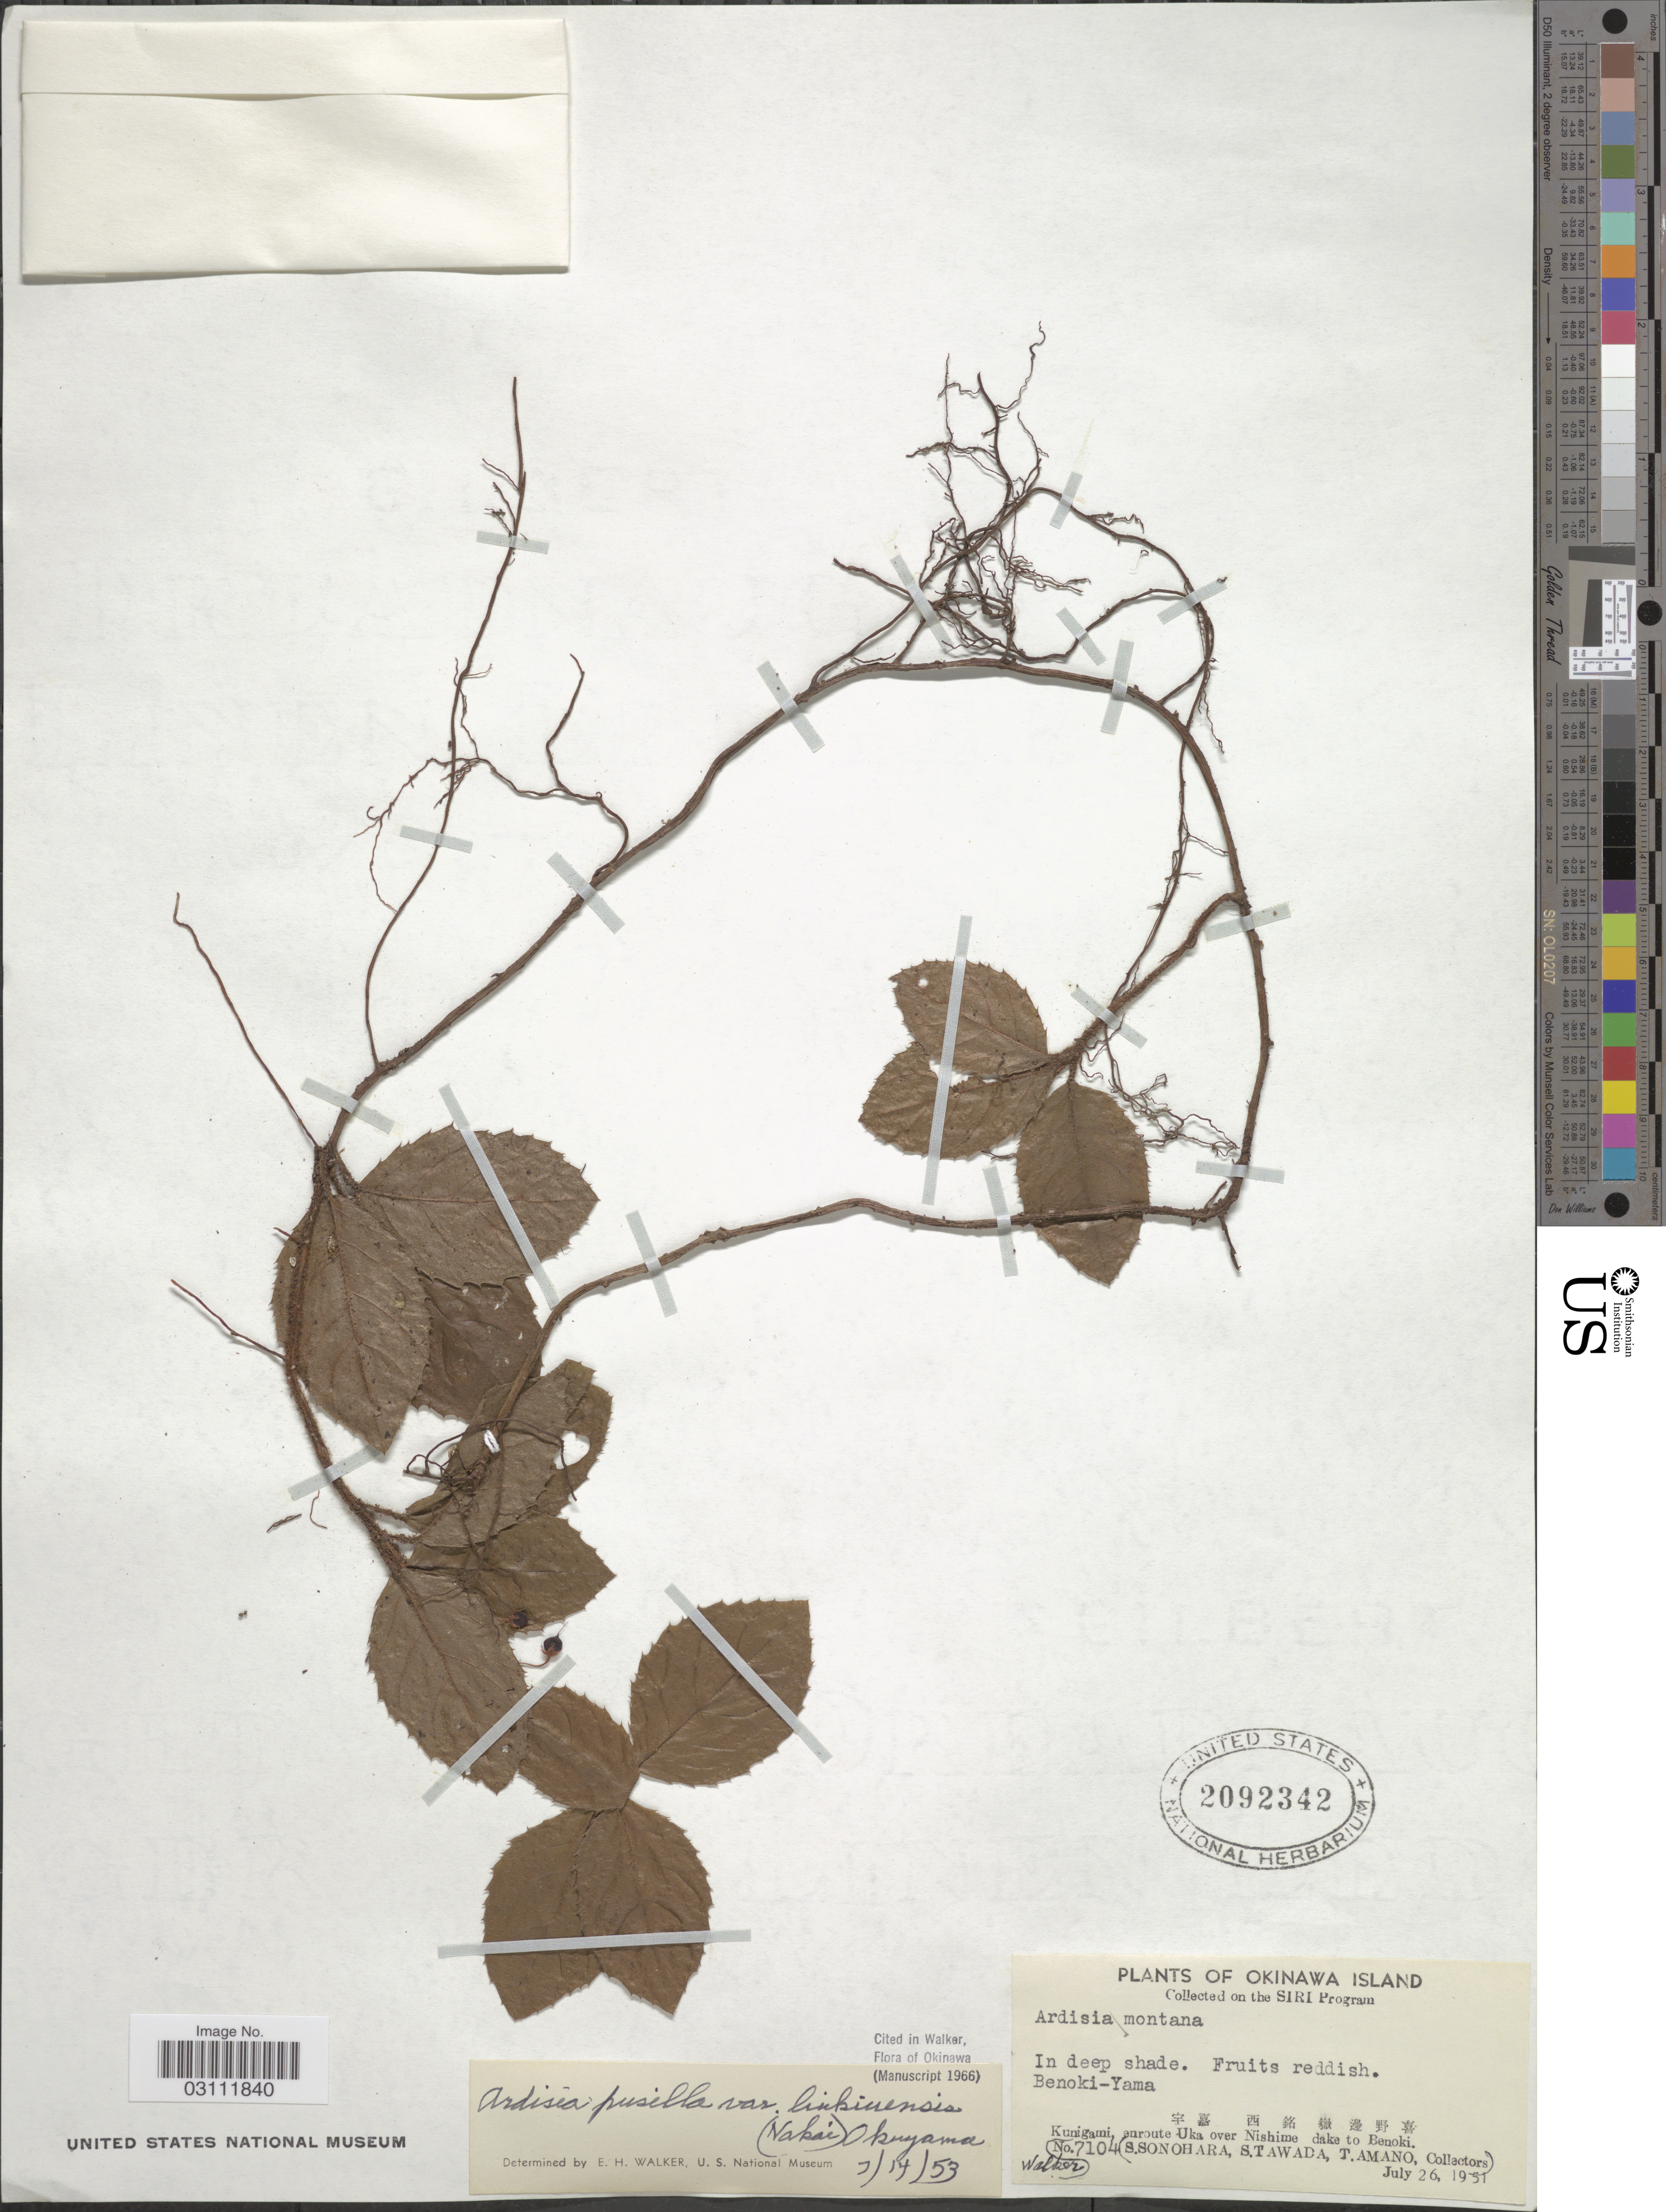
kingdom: Plantae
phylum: Tracheophyta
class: Magnoliopsida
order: Ericales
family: Primulaceae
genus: Ardisia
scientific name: Ardisia pusilla var. liukiuensis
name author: (Nakai) Okuyama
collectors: -. Walker, S. Sonohara, S. Tawada & T. Amano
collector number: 7104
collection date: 1951-07-26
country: Japan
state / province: Okinawa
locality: Benoki-Yama. Kunigami, enroute -Uka over Nishime dake to Benoki.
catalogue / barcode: US 2092342